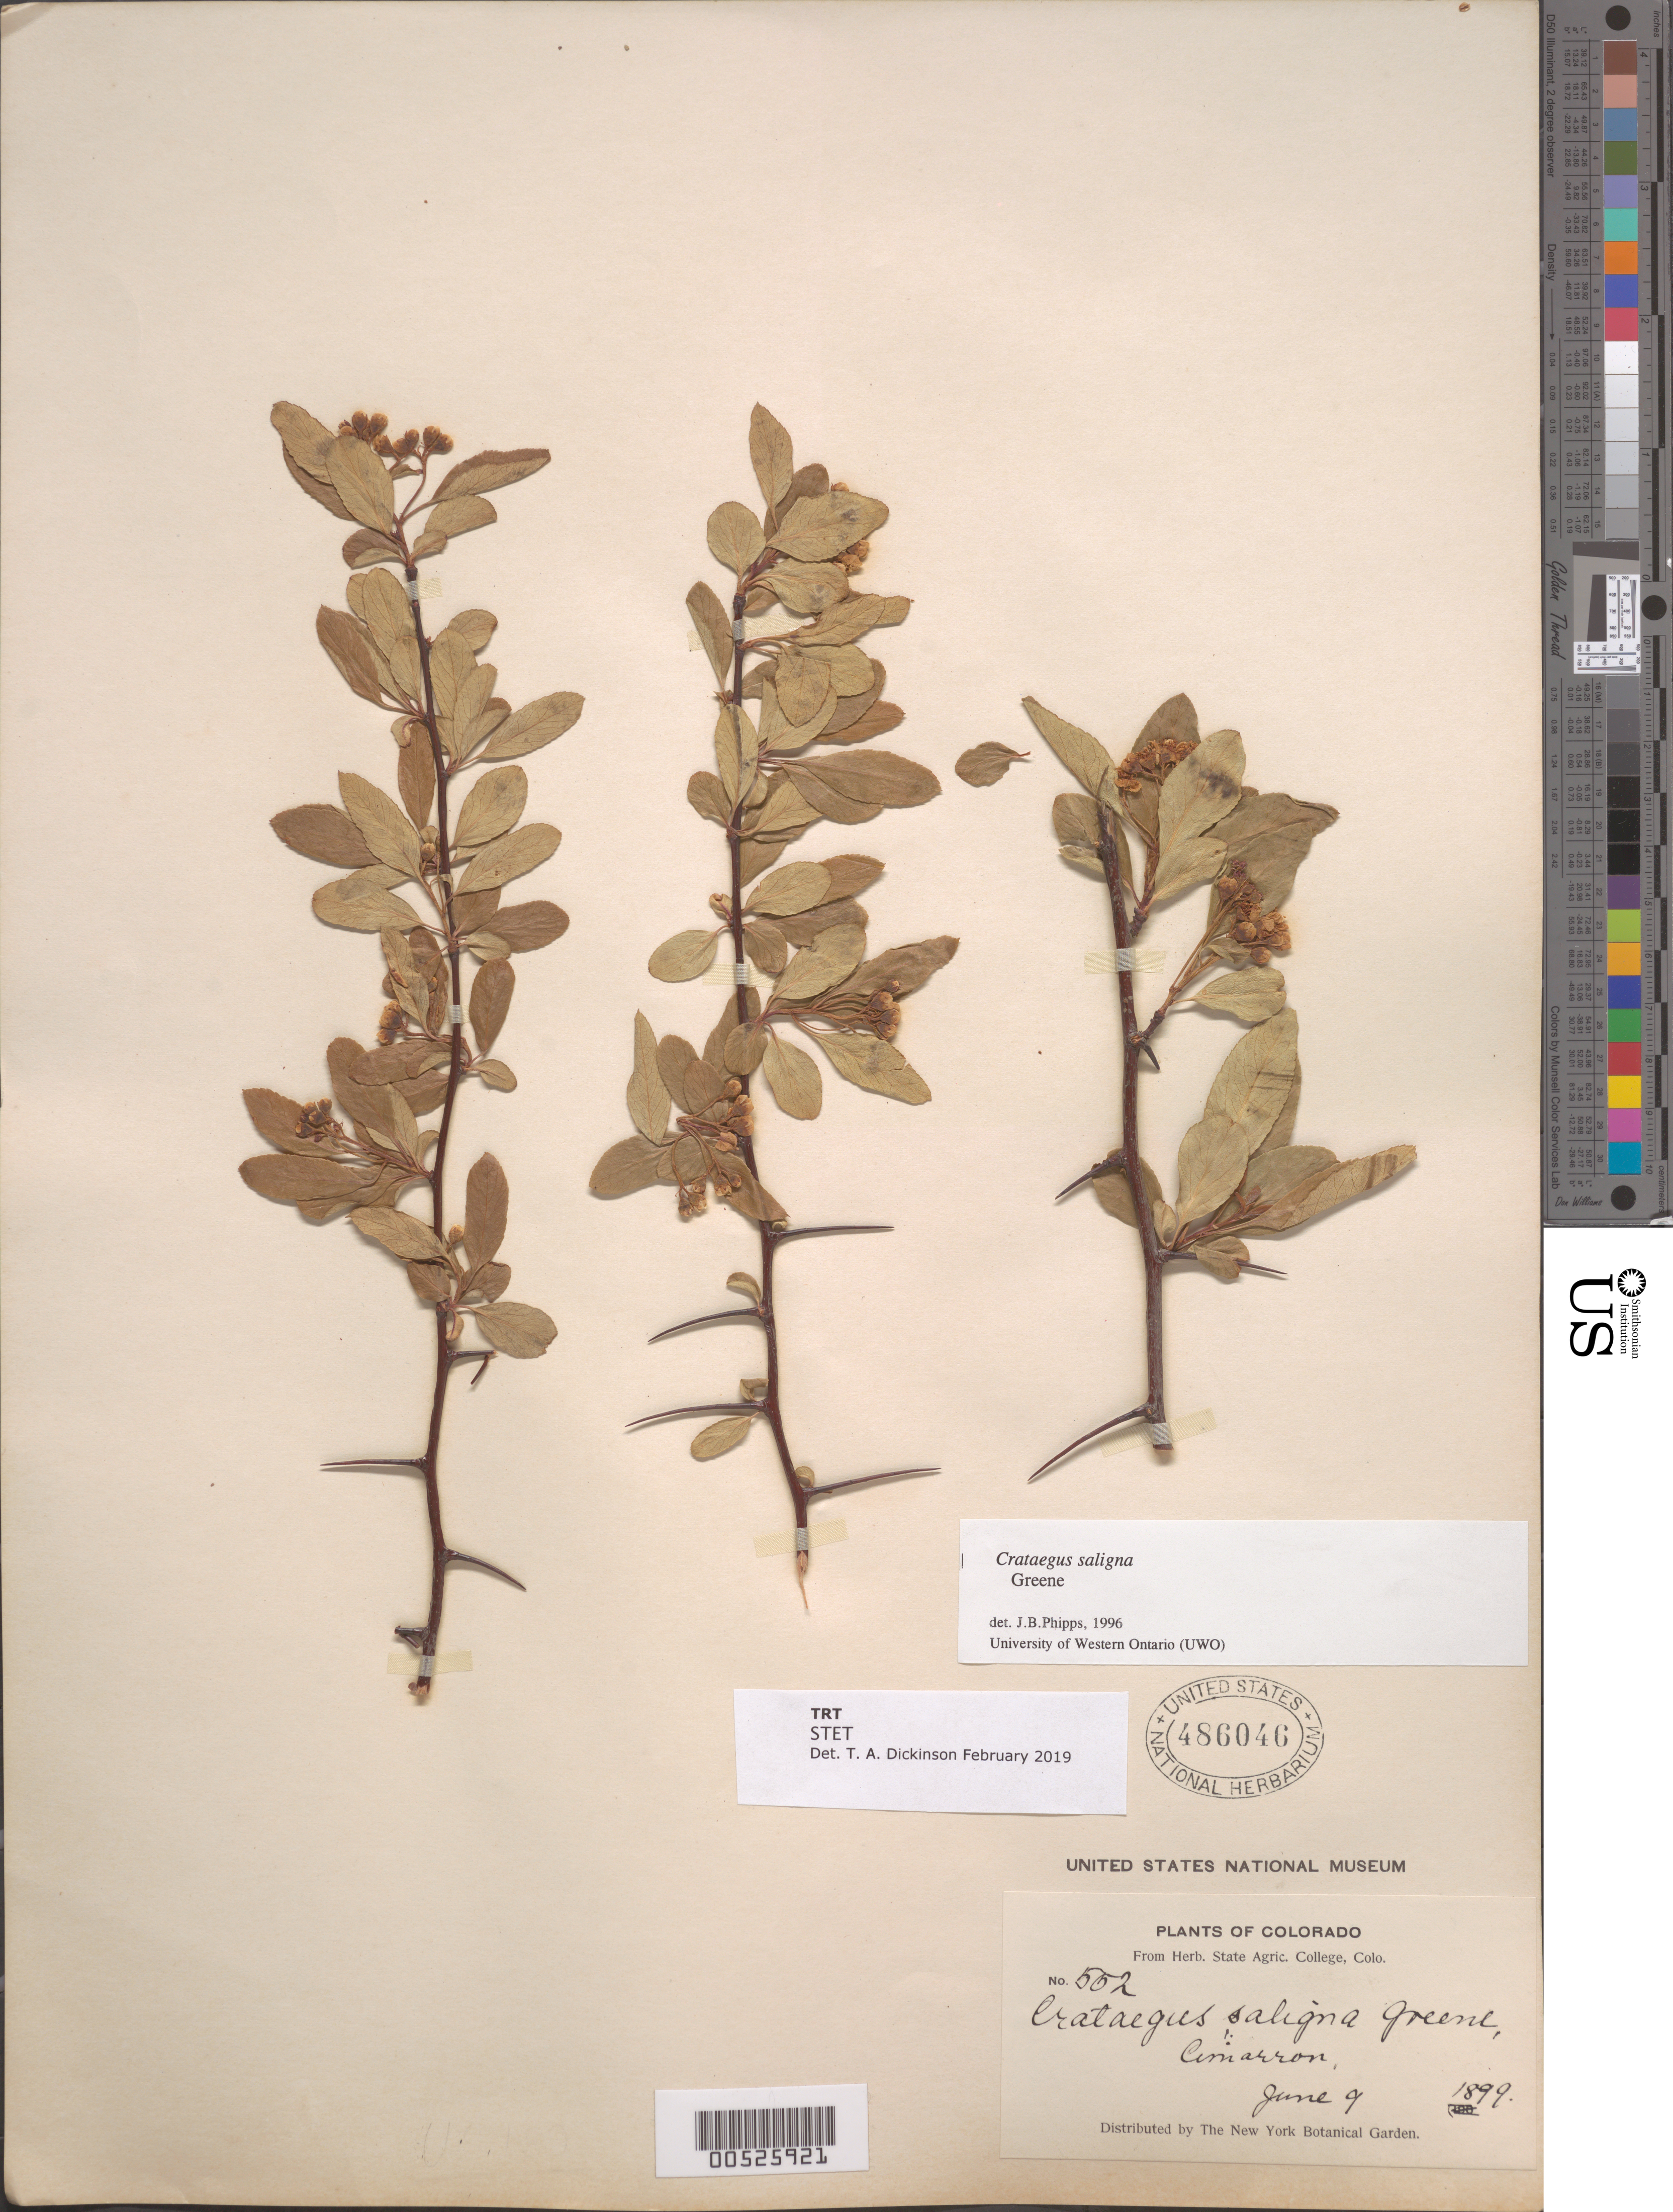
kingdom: Plantae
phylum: Tracheophyta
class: Magnoliopsida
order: Rosales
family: Rosaceae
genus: Crataegus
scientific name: Crataegus saligna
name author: Greene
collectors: ex herb. State Agric. College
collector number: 552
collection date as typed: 09 Jun 1899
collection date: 1899-06-09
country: United States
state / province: Colorado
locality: Cimarron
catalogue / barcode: US 486046